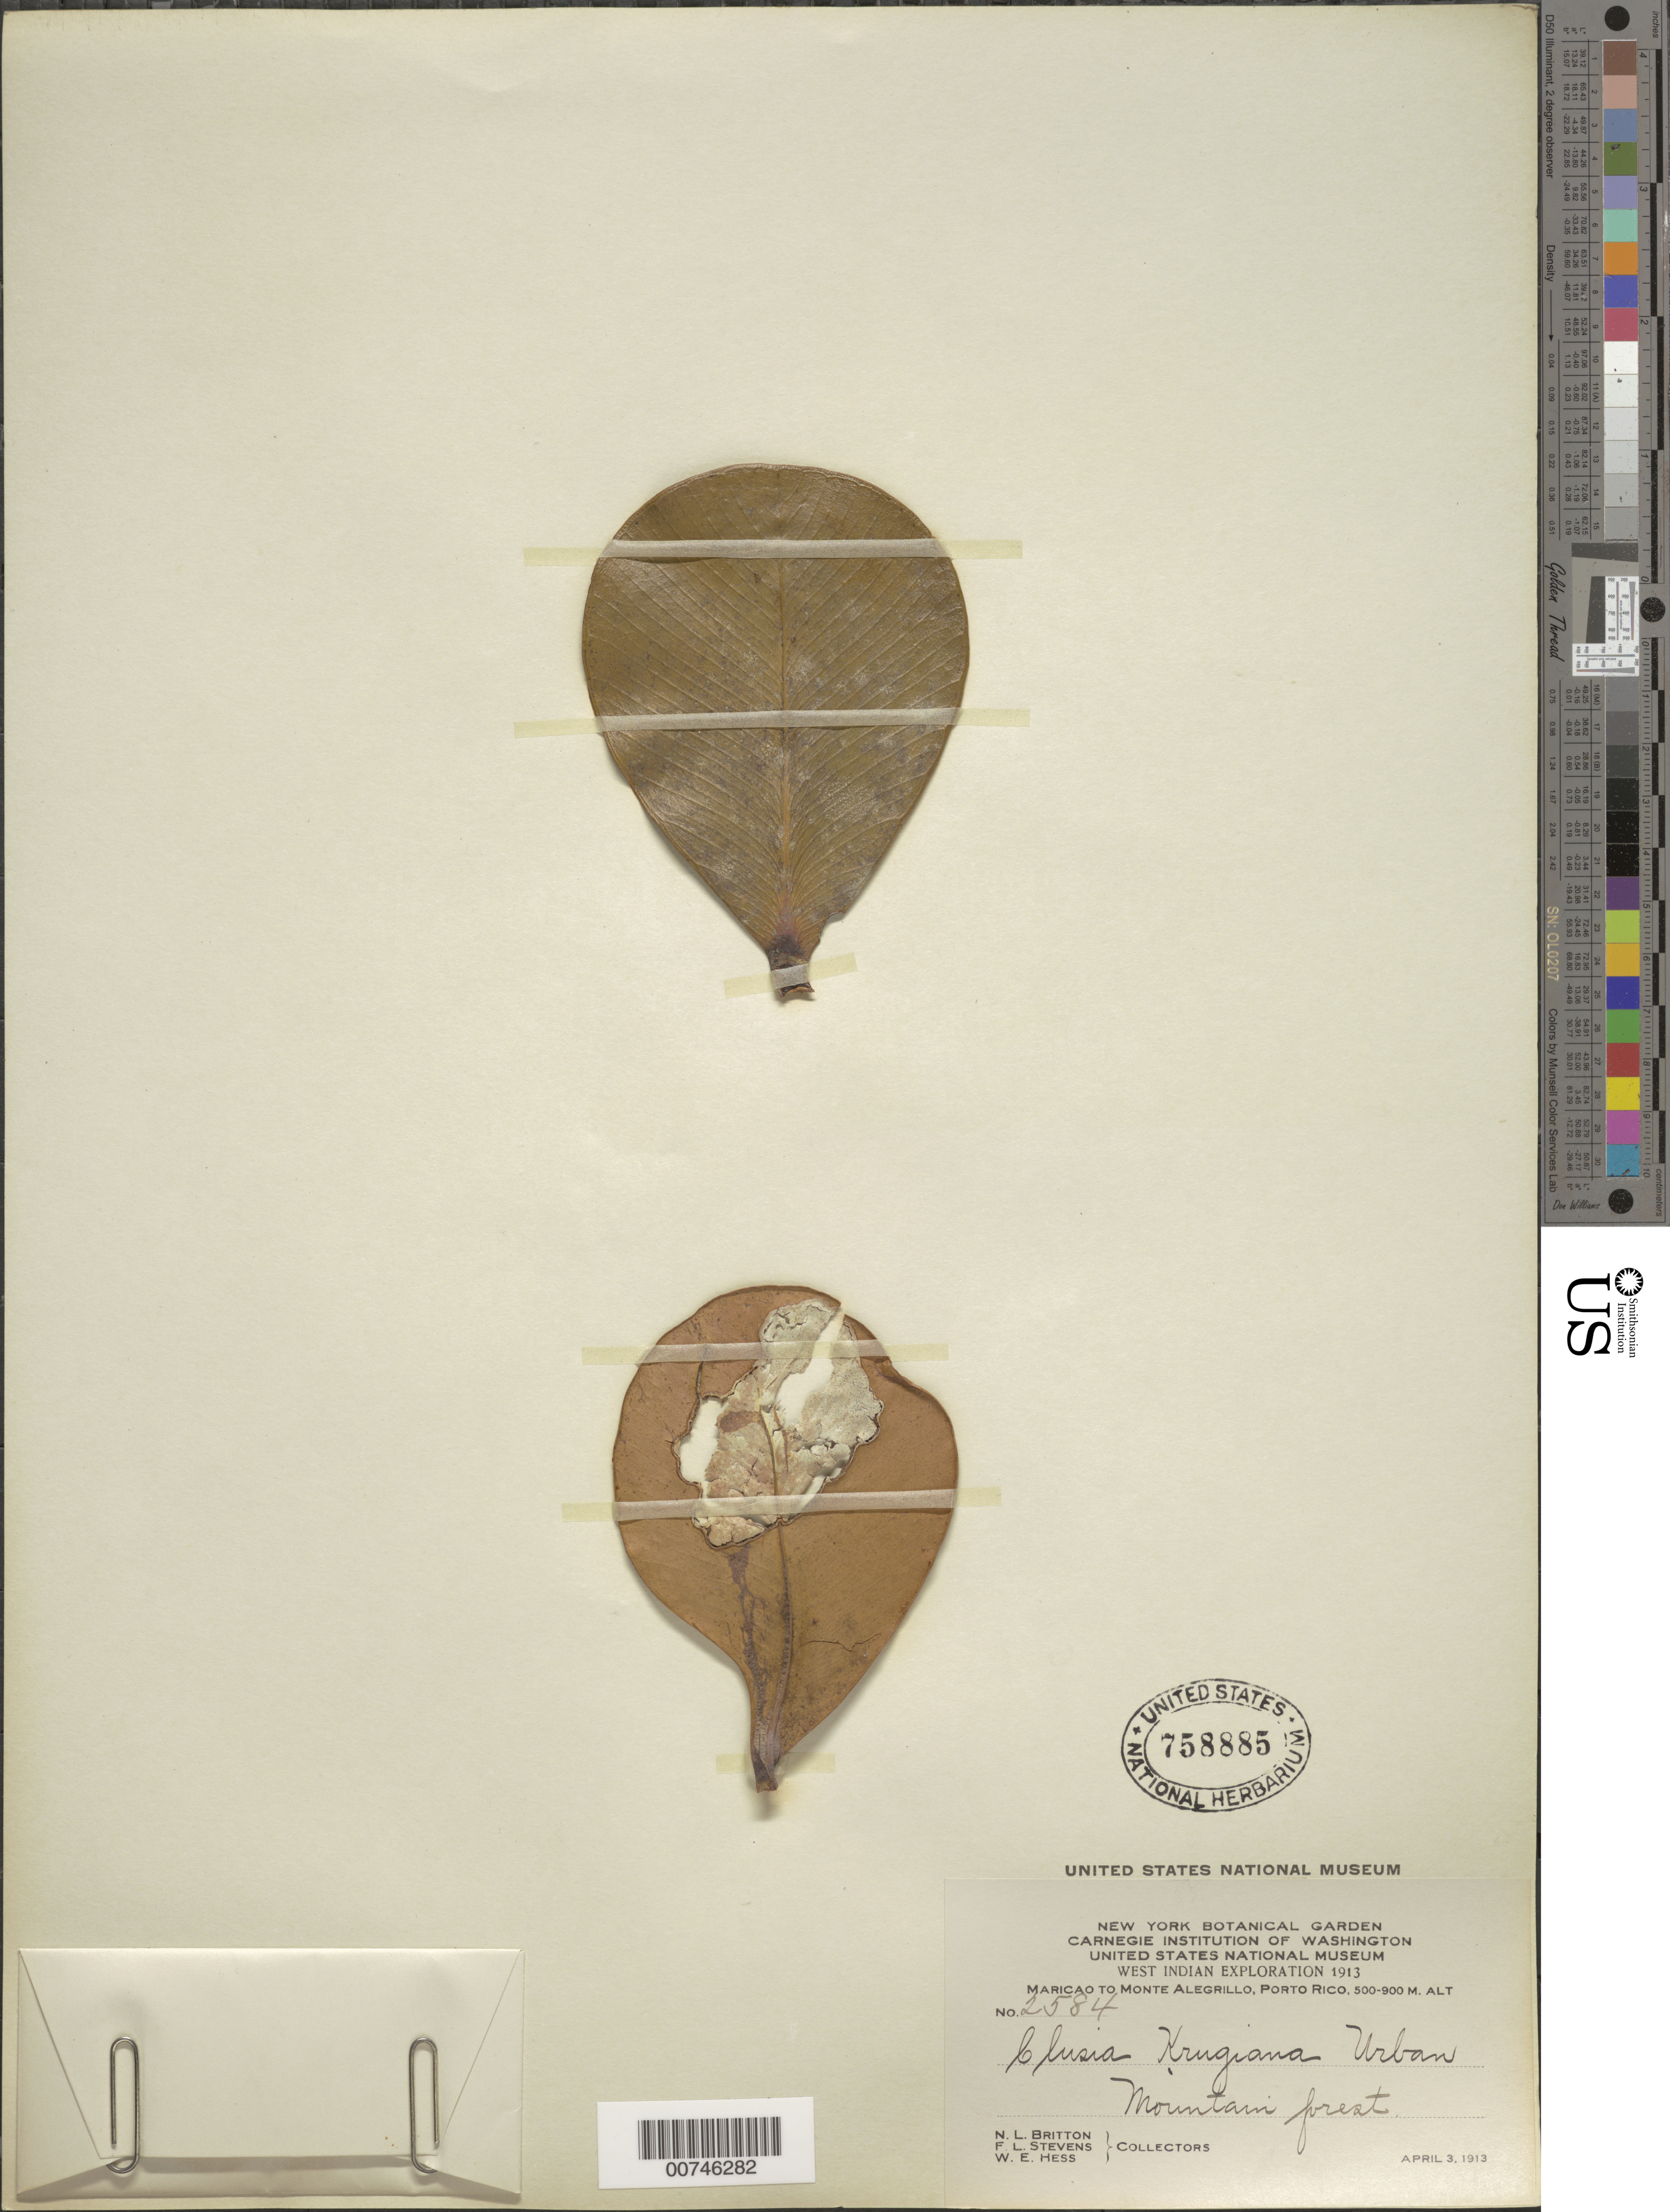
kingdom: Plantae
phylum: Tracheophyta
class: Magnoliopsida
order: Malpighiales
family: Clusiaceae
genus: Clusia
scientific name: Clusia clusioides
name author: (Griseb.) D'Arcy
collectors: N. Britton, F. L. Stevens & W. Hess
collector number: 2584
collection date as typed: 03 Apr 1913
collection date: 1913-04-03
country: Puerto Rico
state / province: Maricao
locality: Maricao to Monte Alegrillo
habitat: Mountain forest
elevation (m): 500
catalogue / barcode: US 758885